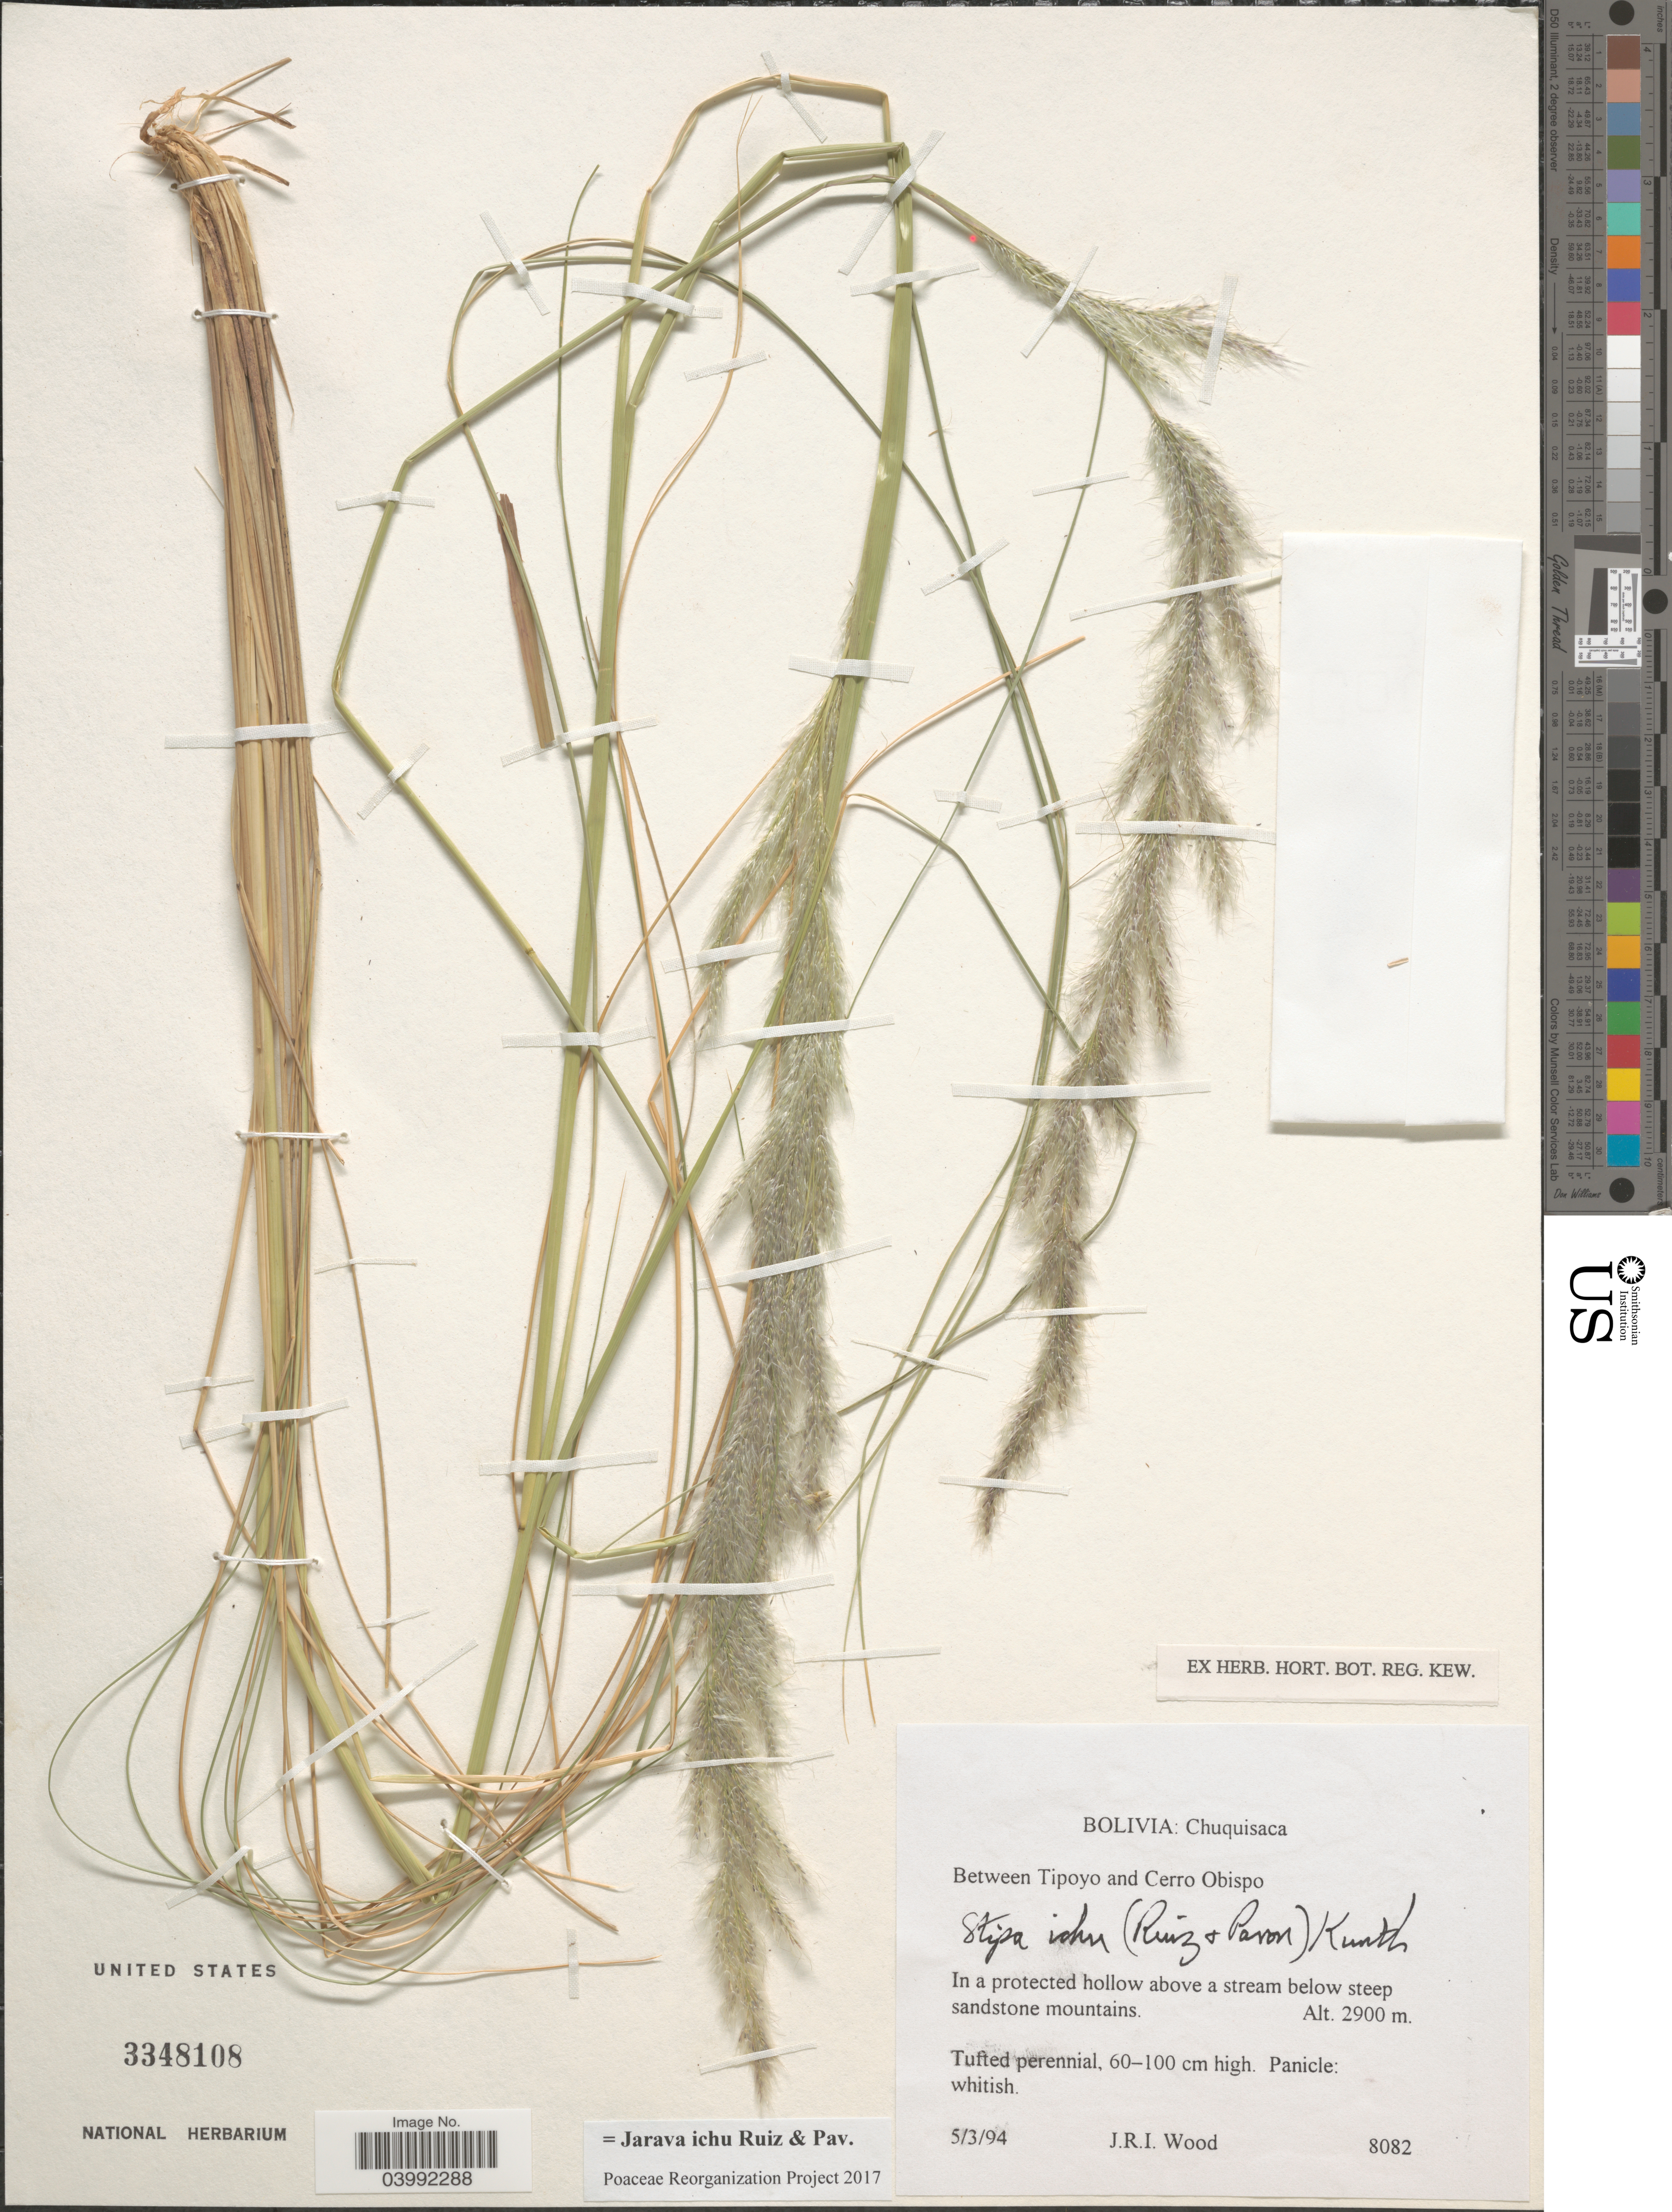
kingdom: Plantae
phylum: Tracheophyta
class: Liliopsida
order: Poales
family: Poaceae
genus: Jarava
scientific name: Jarava ichu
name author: Ruiz & Pav.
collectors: J. R. I. Wood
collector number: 8082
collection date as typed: Transcribed d/m/y: 5/3/94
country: Bolivia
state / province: Chuquisaca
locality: Between Tipoyo and Cerro Obispo.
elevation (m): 2900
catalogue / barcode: US 3348108